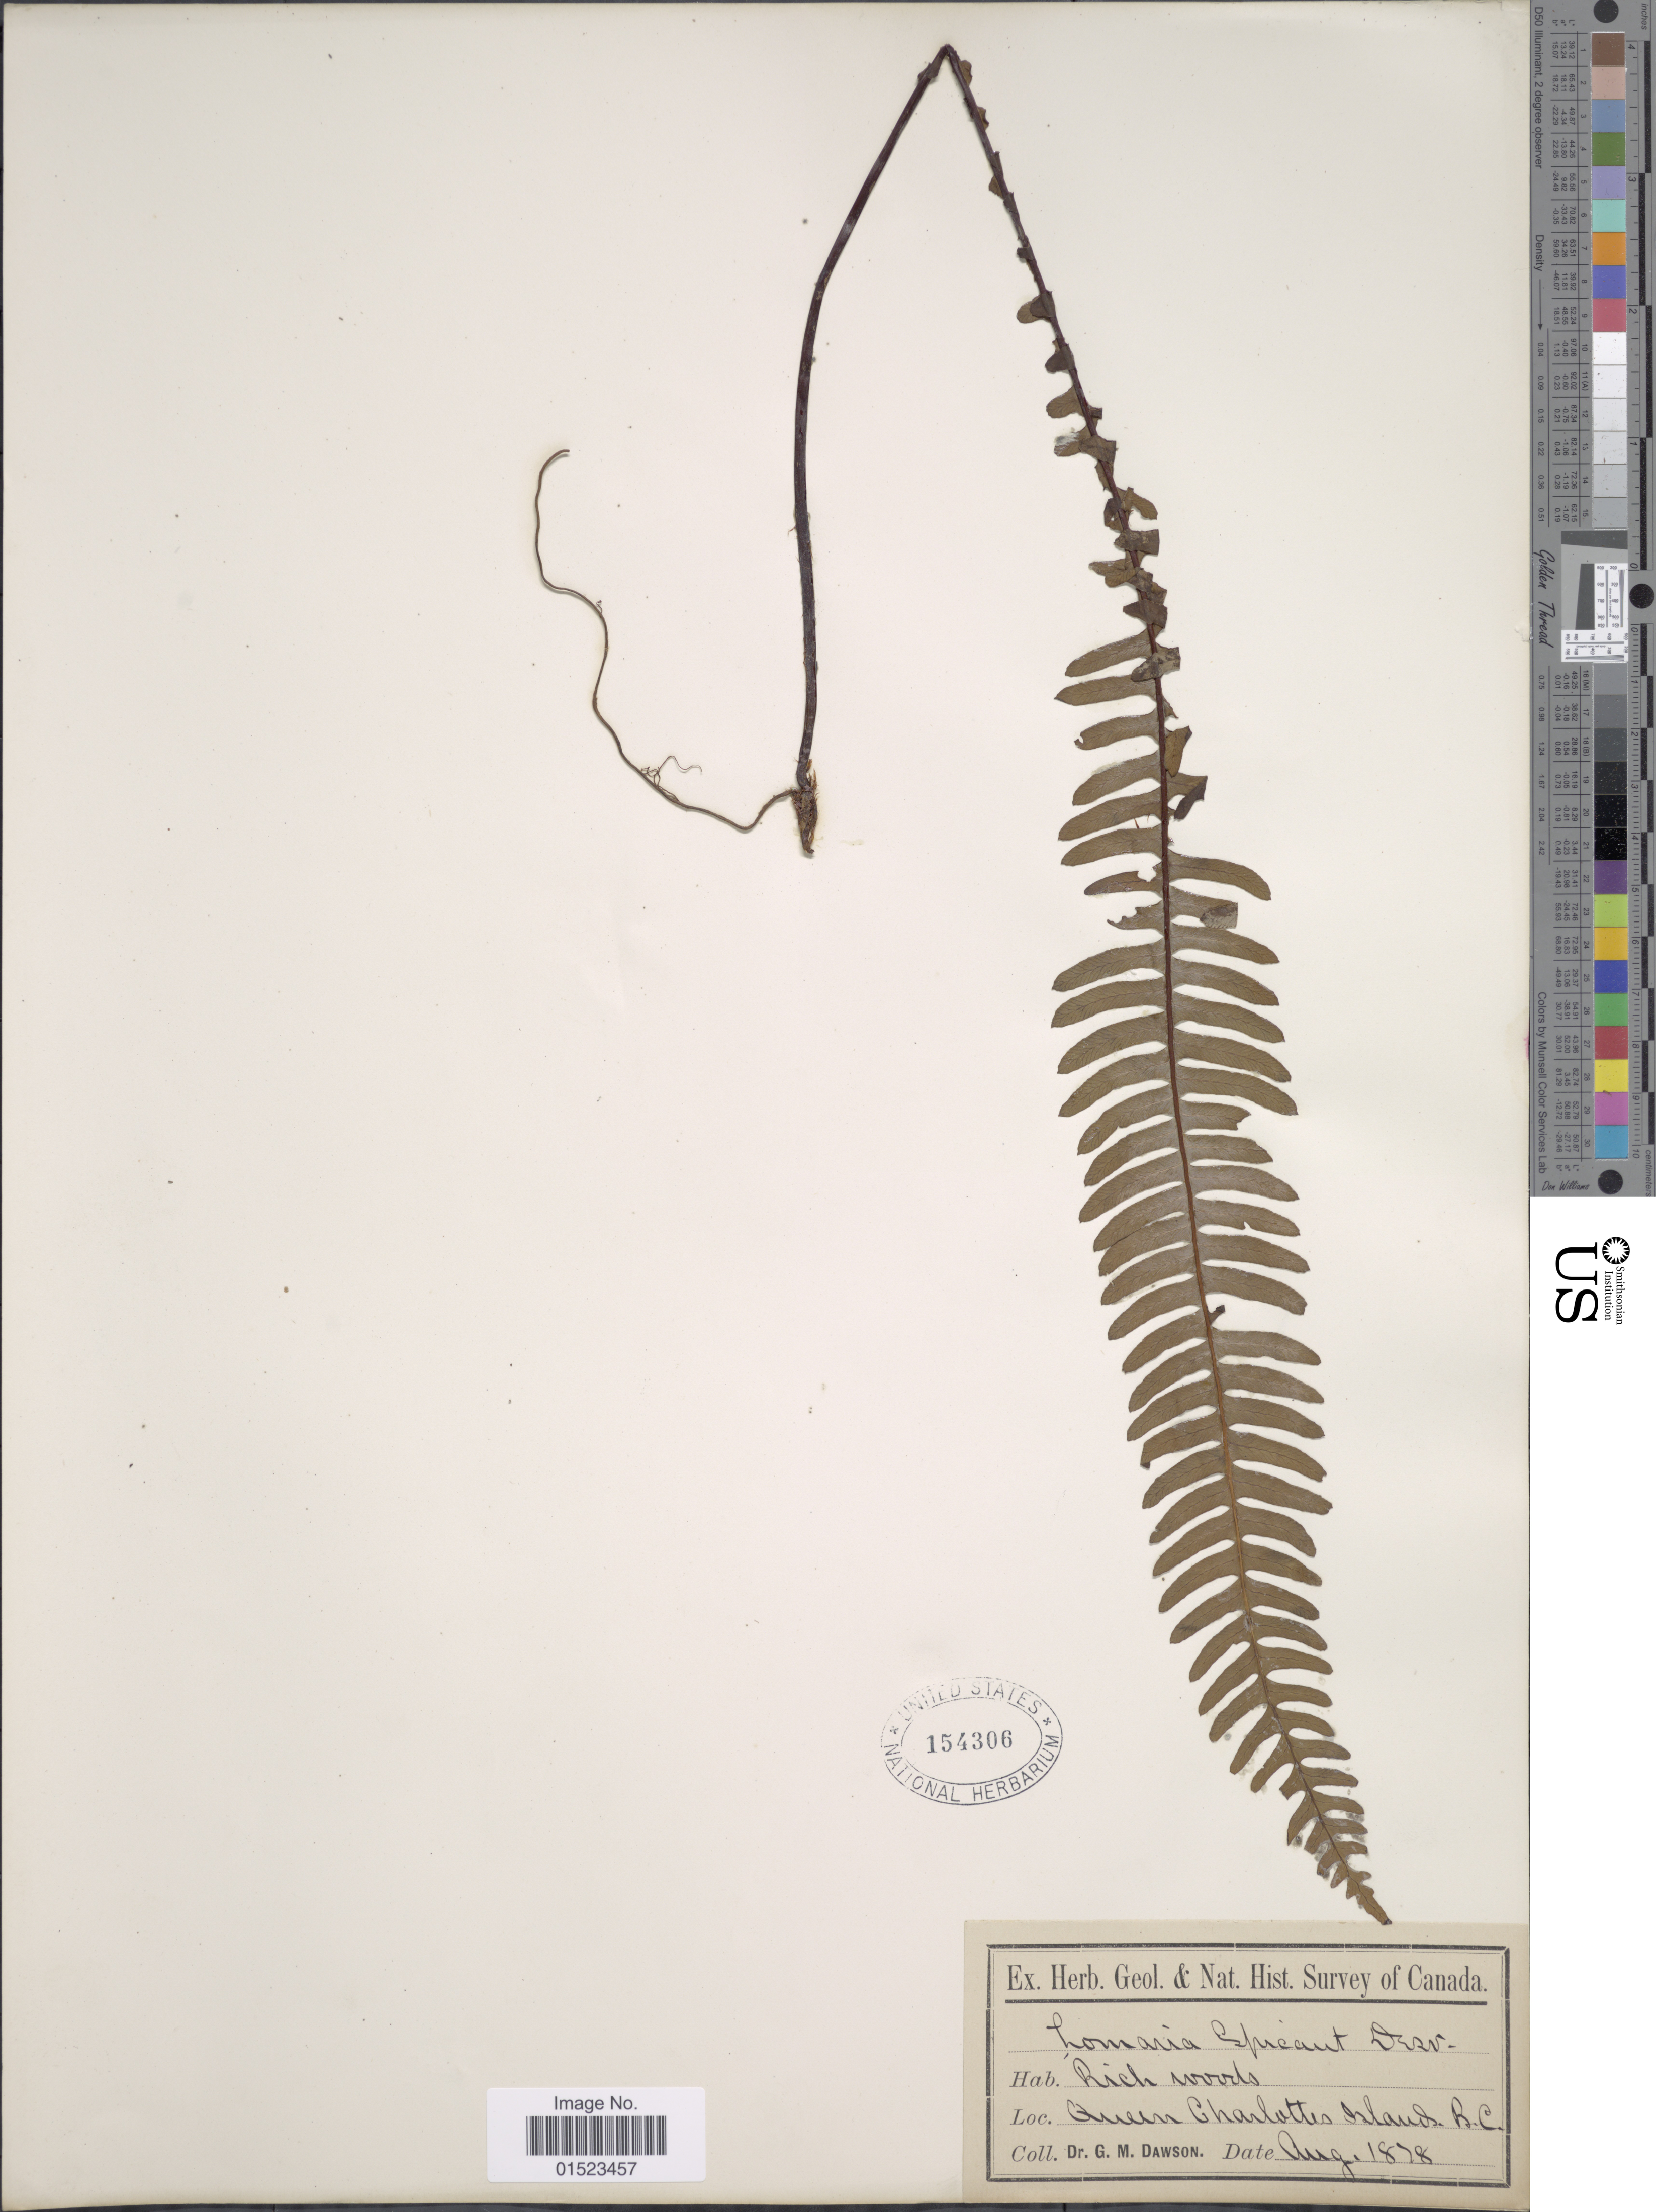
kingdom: Plantae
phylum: Tracheophyta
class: Polypodiopsida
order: Polypodiales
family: Blechnaceae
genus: Blechnum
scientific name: Blechnum spicant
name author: (L.) Sm.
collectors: G. M. Dawson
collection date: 1878-08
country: Canada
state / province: British Columbia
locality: Queen Charlotte Islands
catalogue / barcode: US 154306